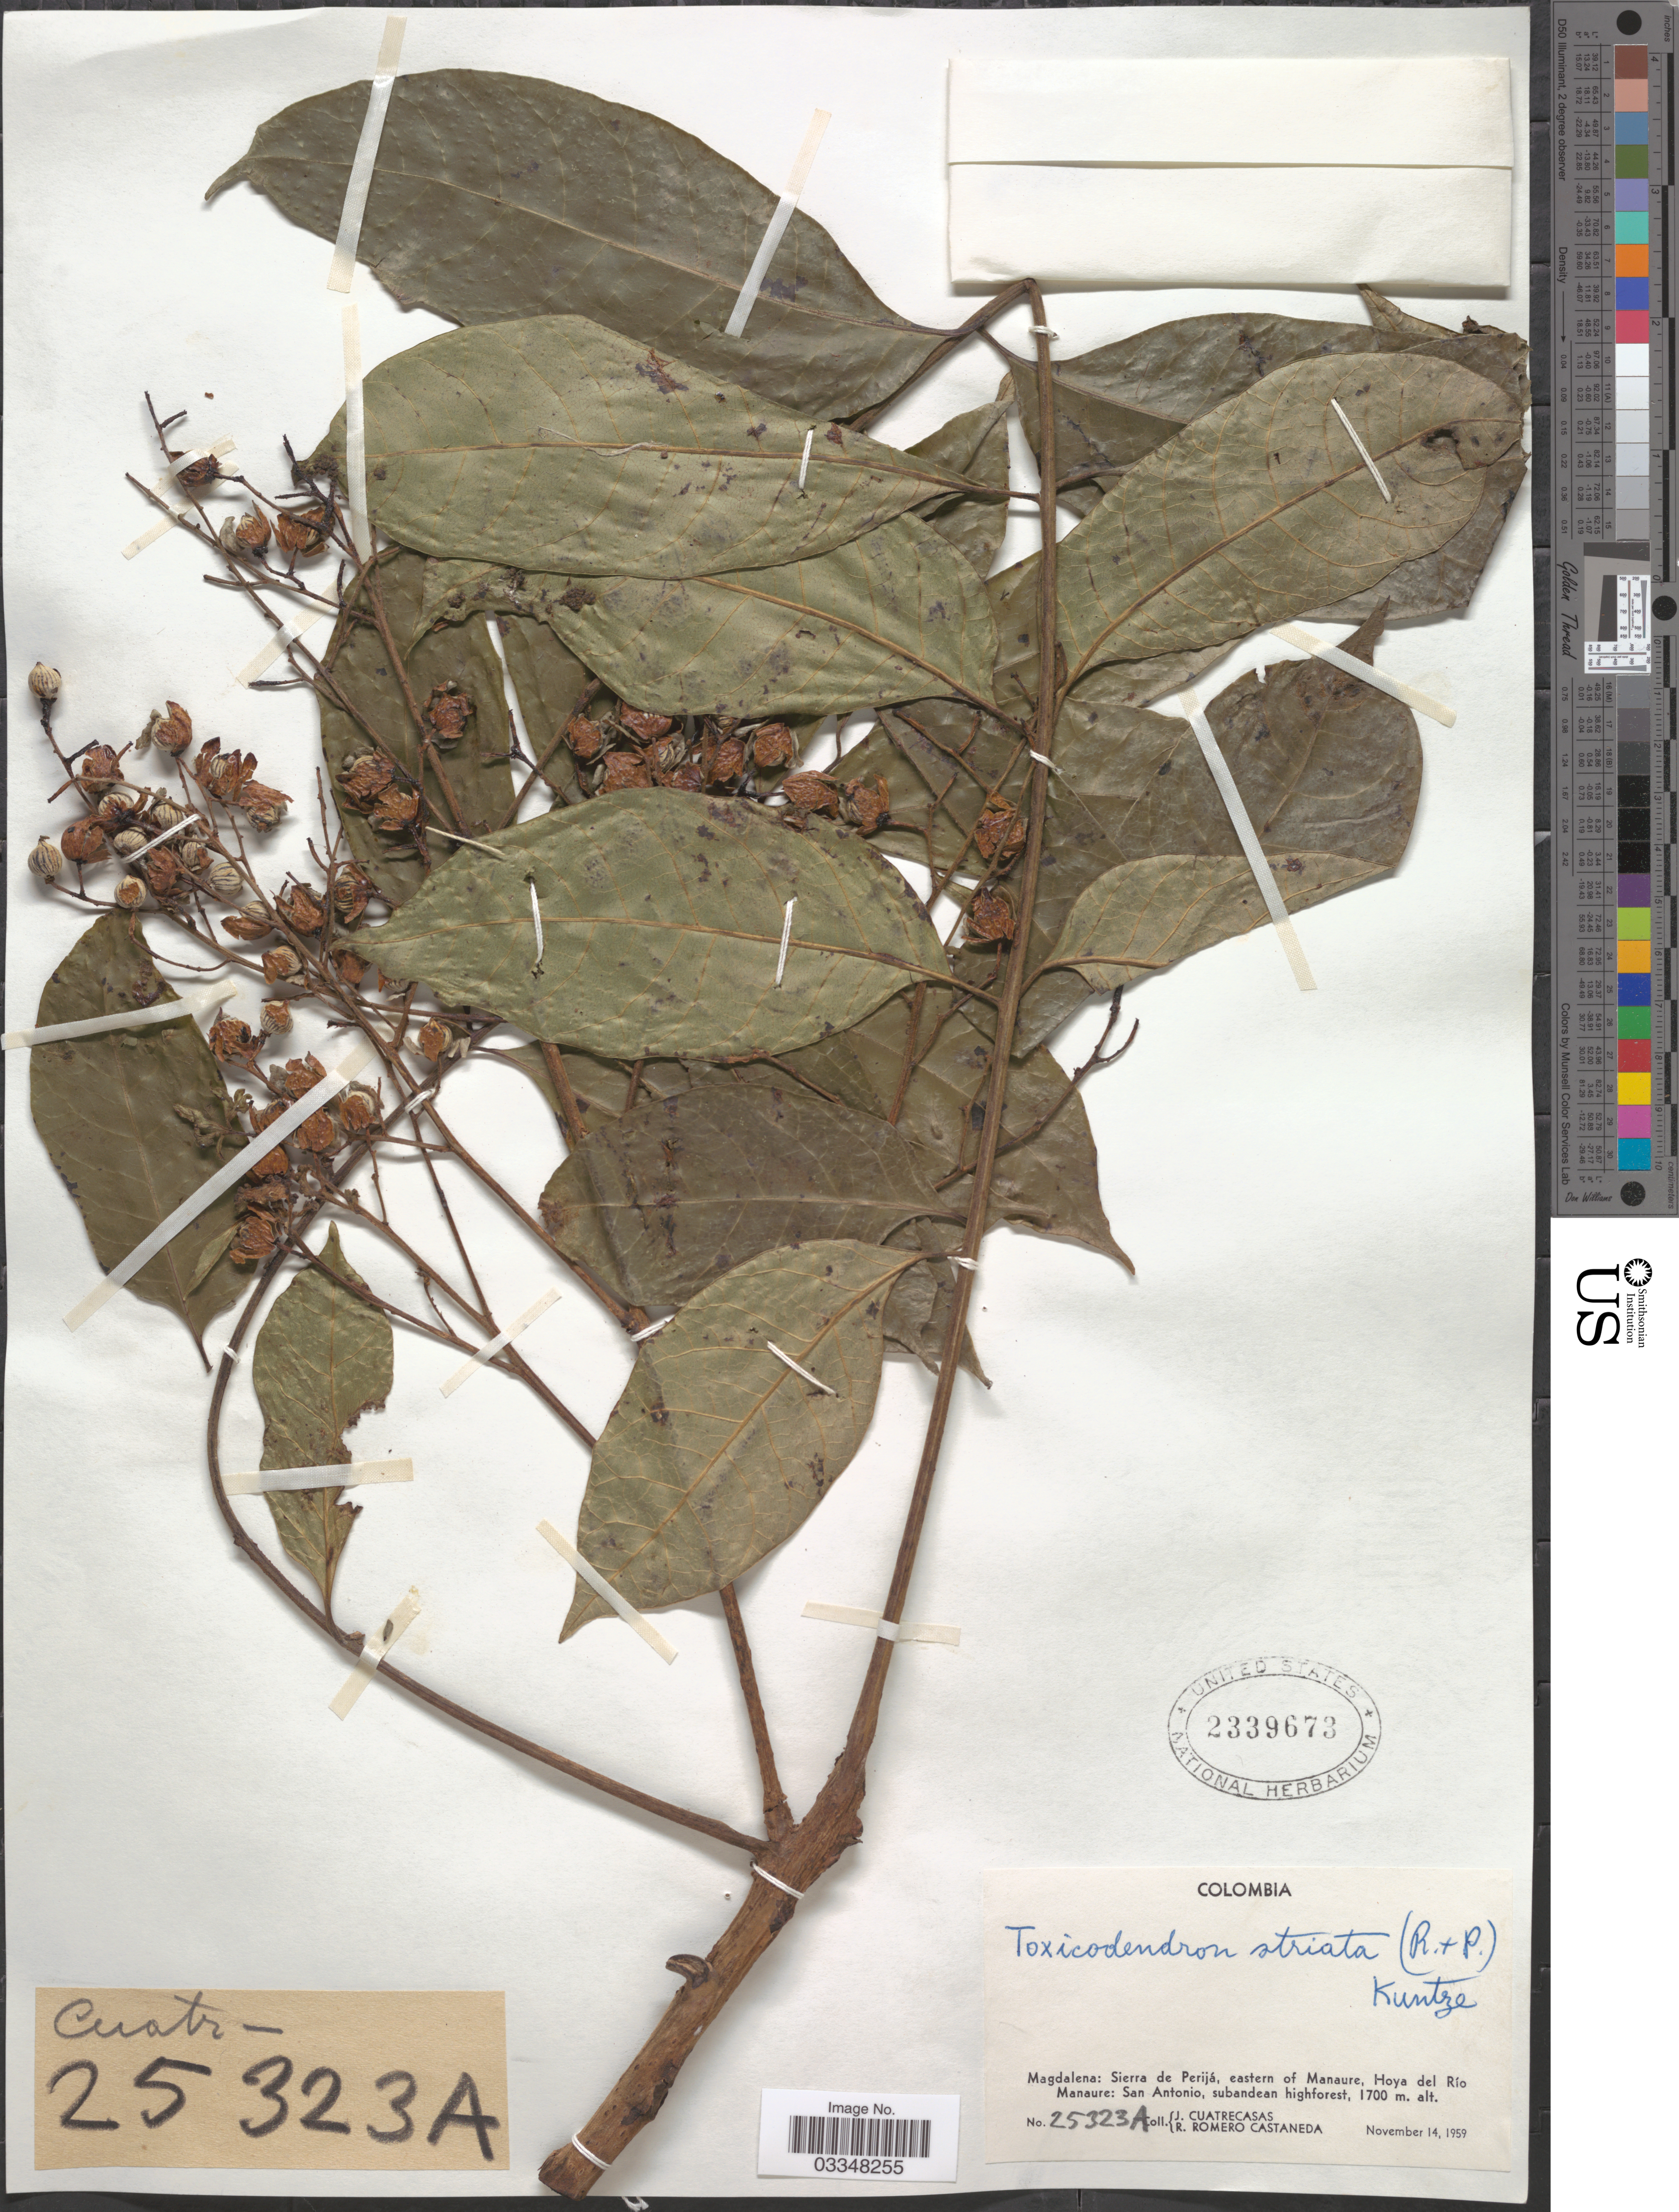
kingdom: Plantae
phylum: Tracheophyta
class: Magnoliopsida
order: Sapindales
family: Anacardiaceae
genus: Toxicodendron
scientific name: Toxicodendron striatum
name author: (Ruiz & Pav.) Kuntze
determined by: Mitchell, John D.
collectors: J. Cuatrecasas & R. Romero Castañeda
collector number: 25323A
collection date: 1959-11-14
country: Colombia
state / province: Magdalena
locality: Sierra de Perijá, eastern of Manaure, Hoya del Río Manaure: San Antonio, subandean highforest.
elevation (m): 1700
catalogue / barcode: US 2339673